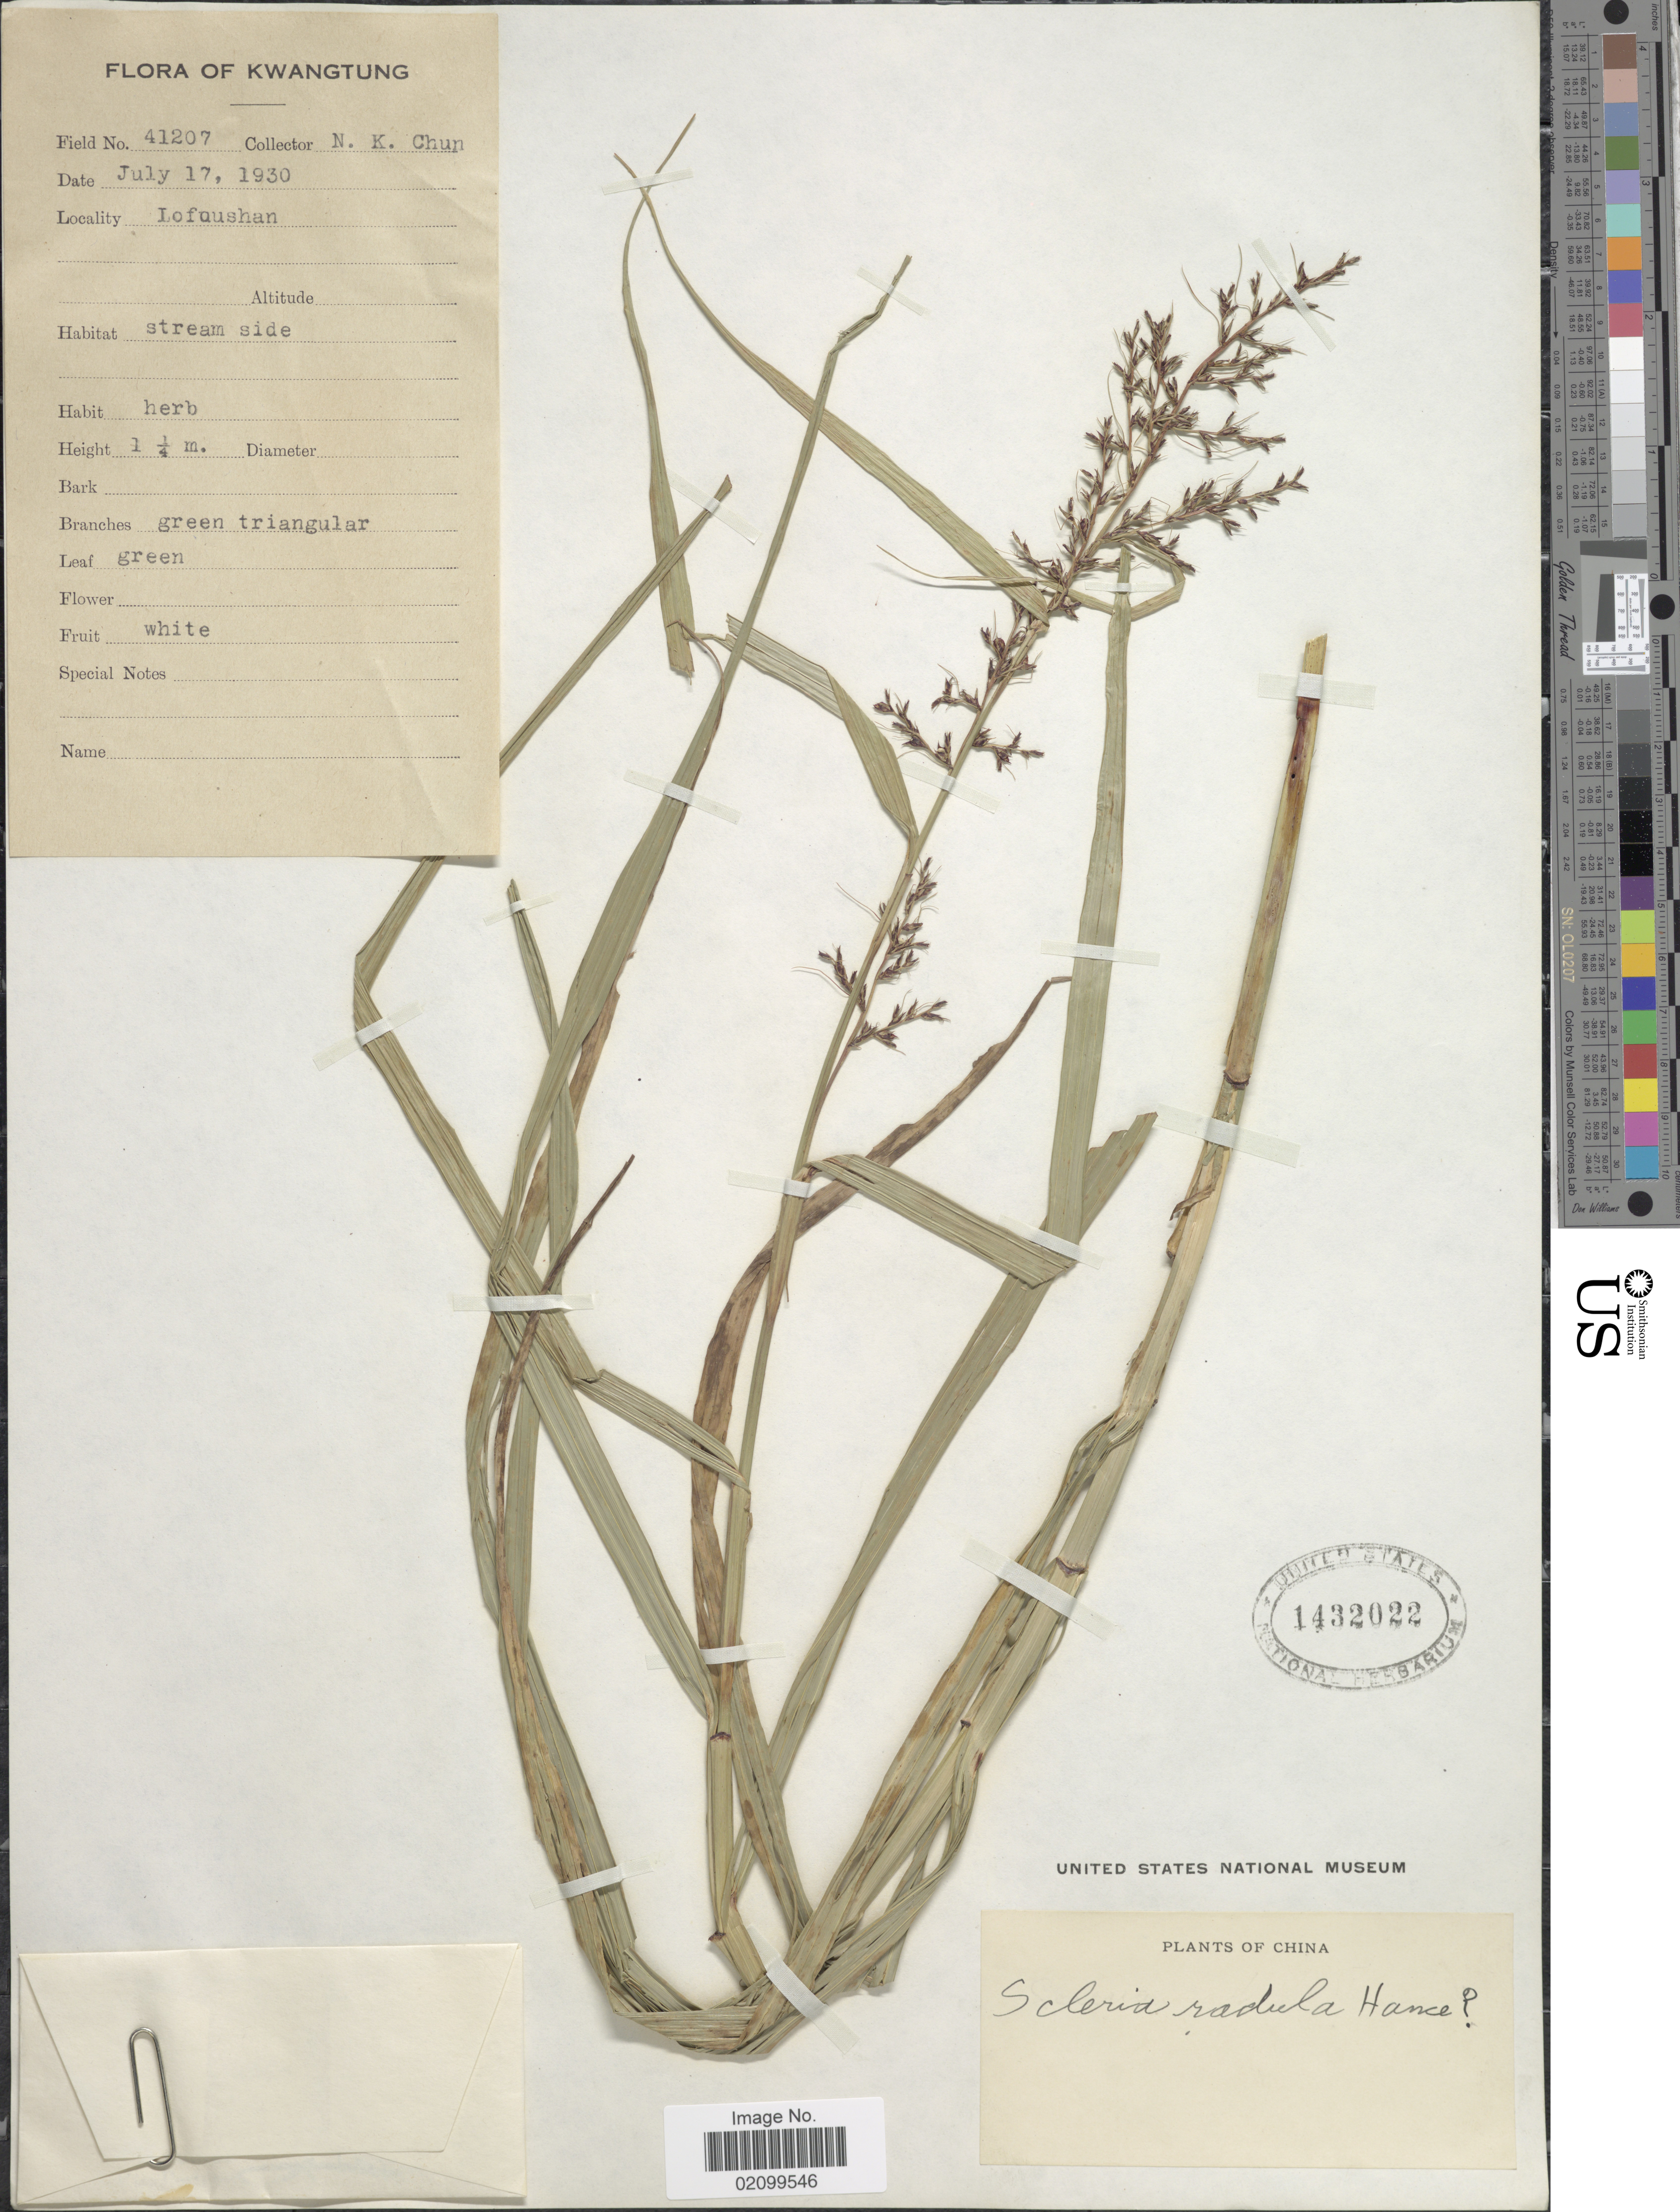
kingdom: Plantae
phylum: Tracheophyta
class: Liliopsida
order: Poales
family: Cyperaceae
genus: Scleria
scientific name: Scleria radula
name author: Hance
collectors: N. K. Chun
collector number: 41207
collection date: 1930-07-17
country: China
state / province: Guangdong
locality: Kwangtung, Lofoushan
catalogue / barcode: US 1432022